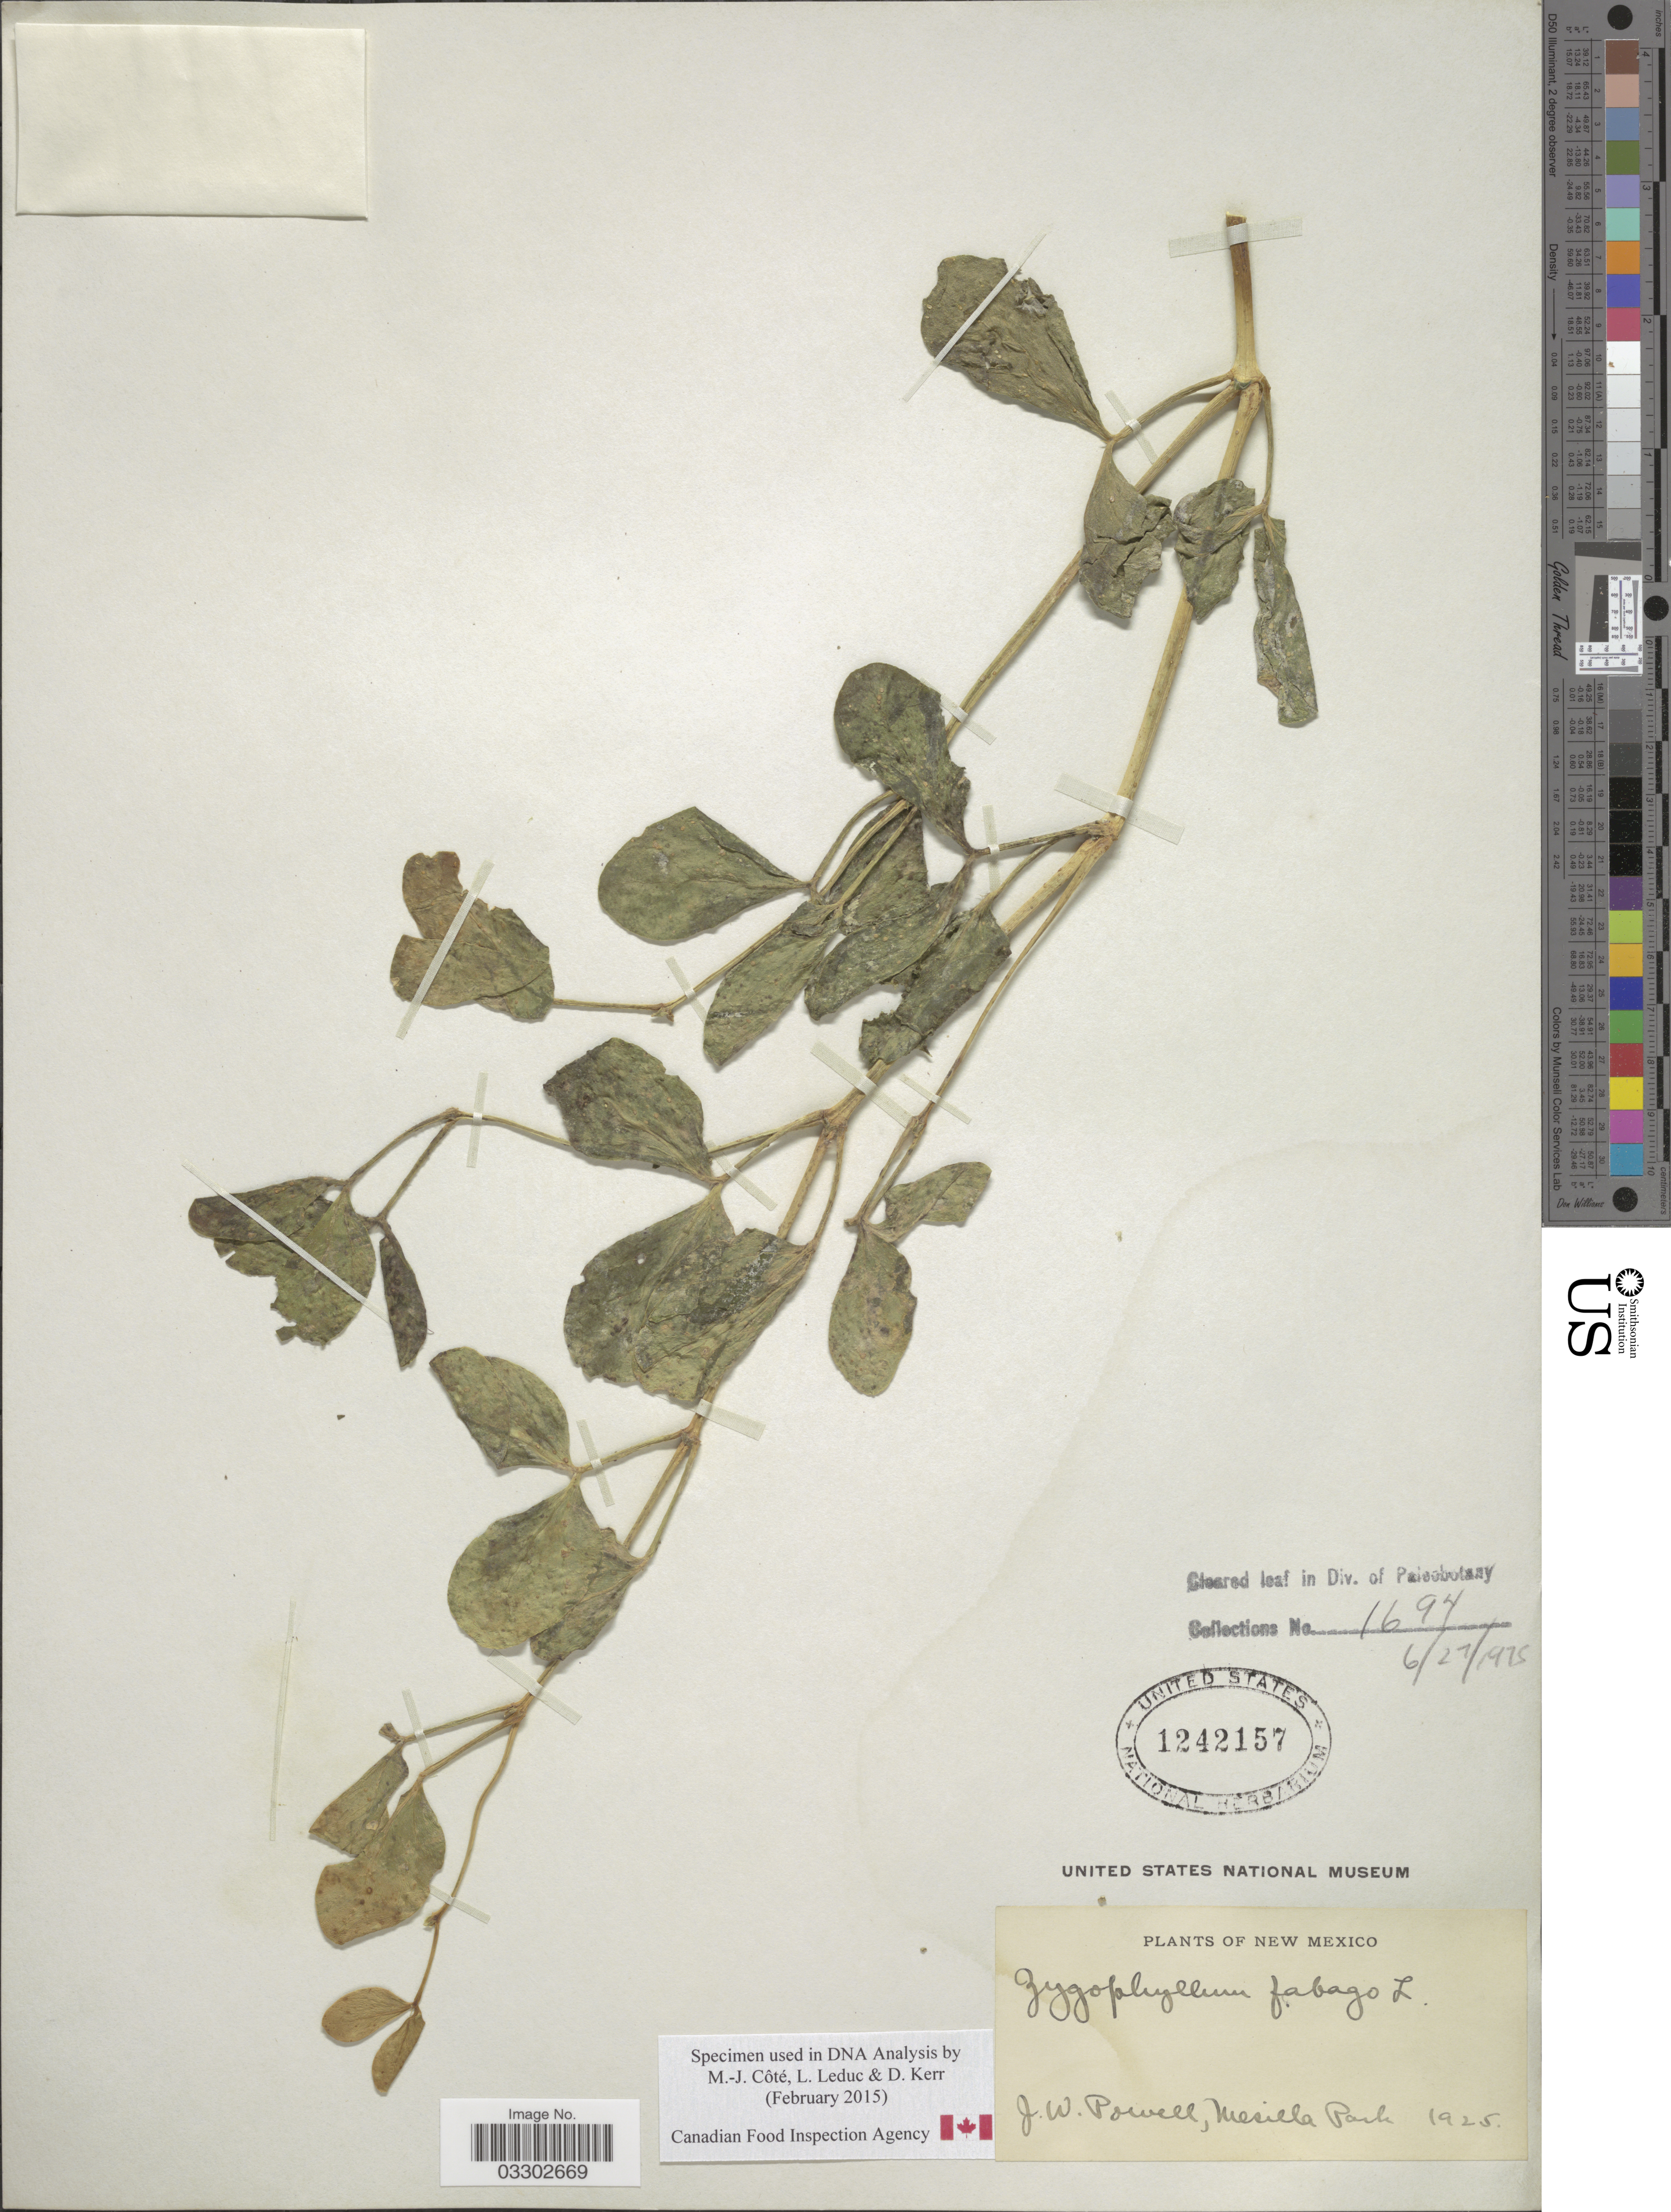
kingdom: Plantae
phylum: Tracheophyta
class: Magnoliopsida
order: Zygophyllales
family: Zygophyllaceae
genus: Zygophyllum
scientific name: Zygophyllum fabago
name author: L.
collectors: J. W. Powell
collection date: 1925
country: United States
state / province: New Mexico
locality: Mesilla Park.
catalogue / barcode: US 1242157